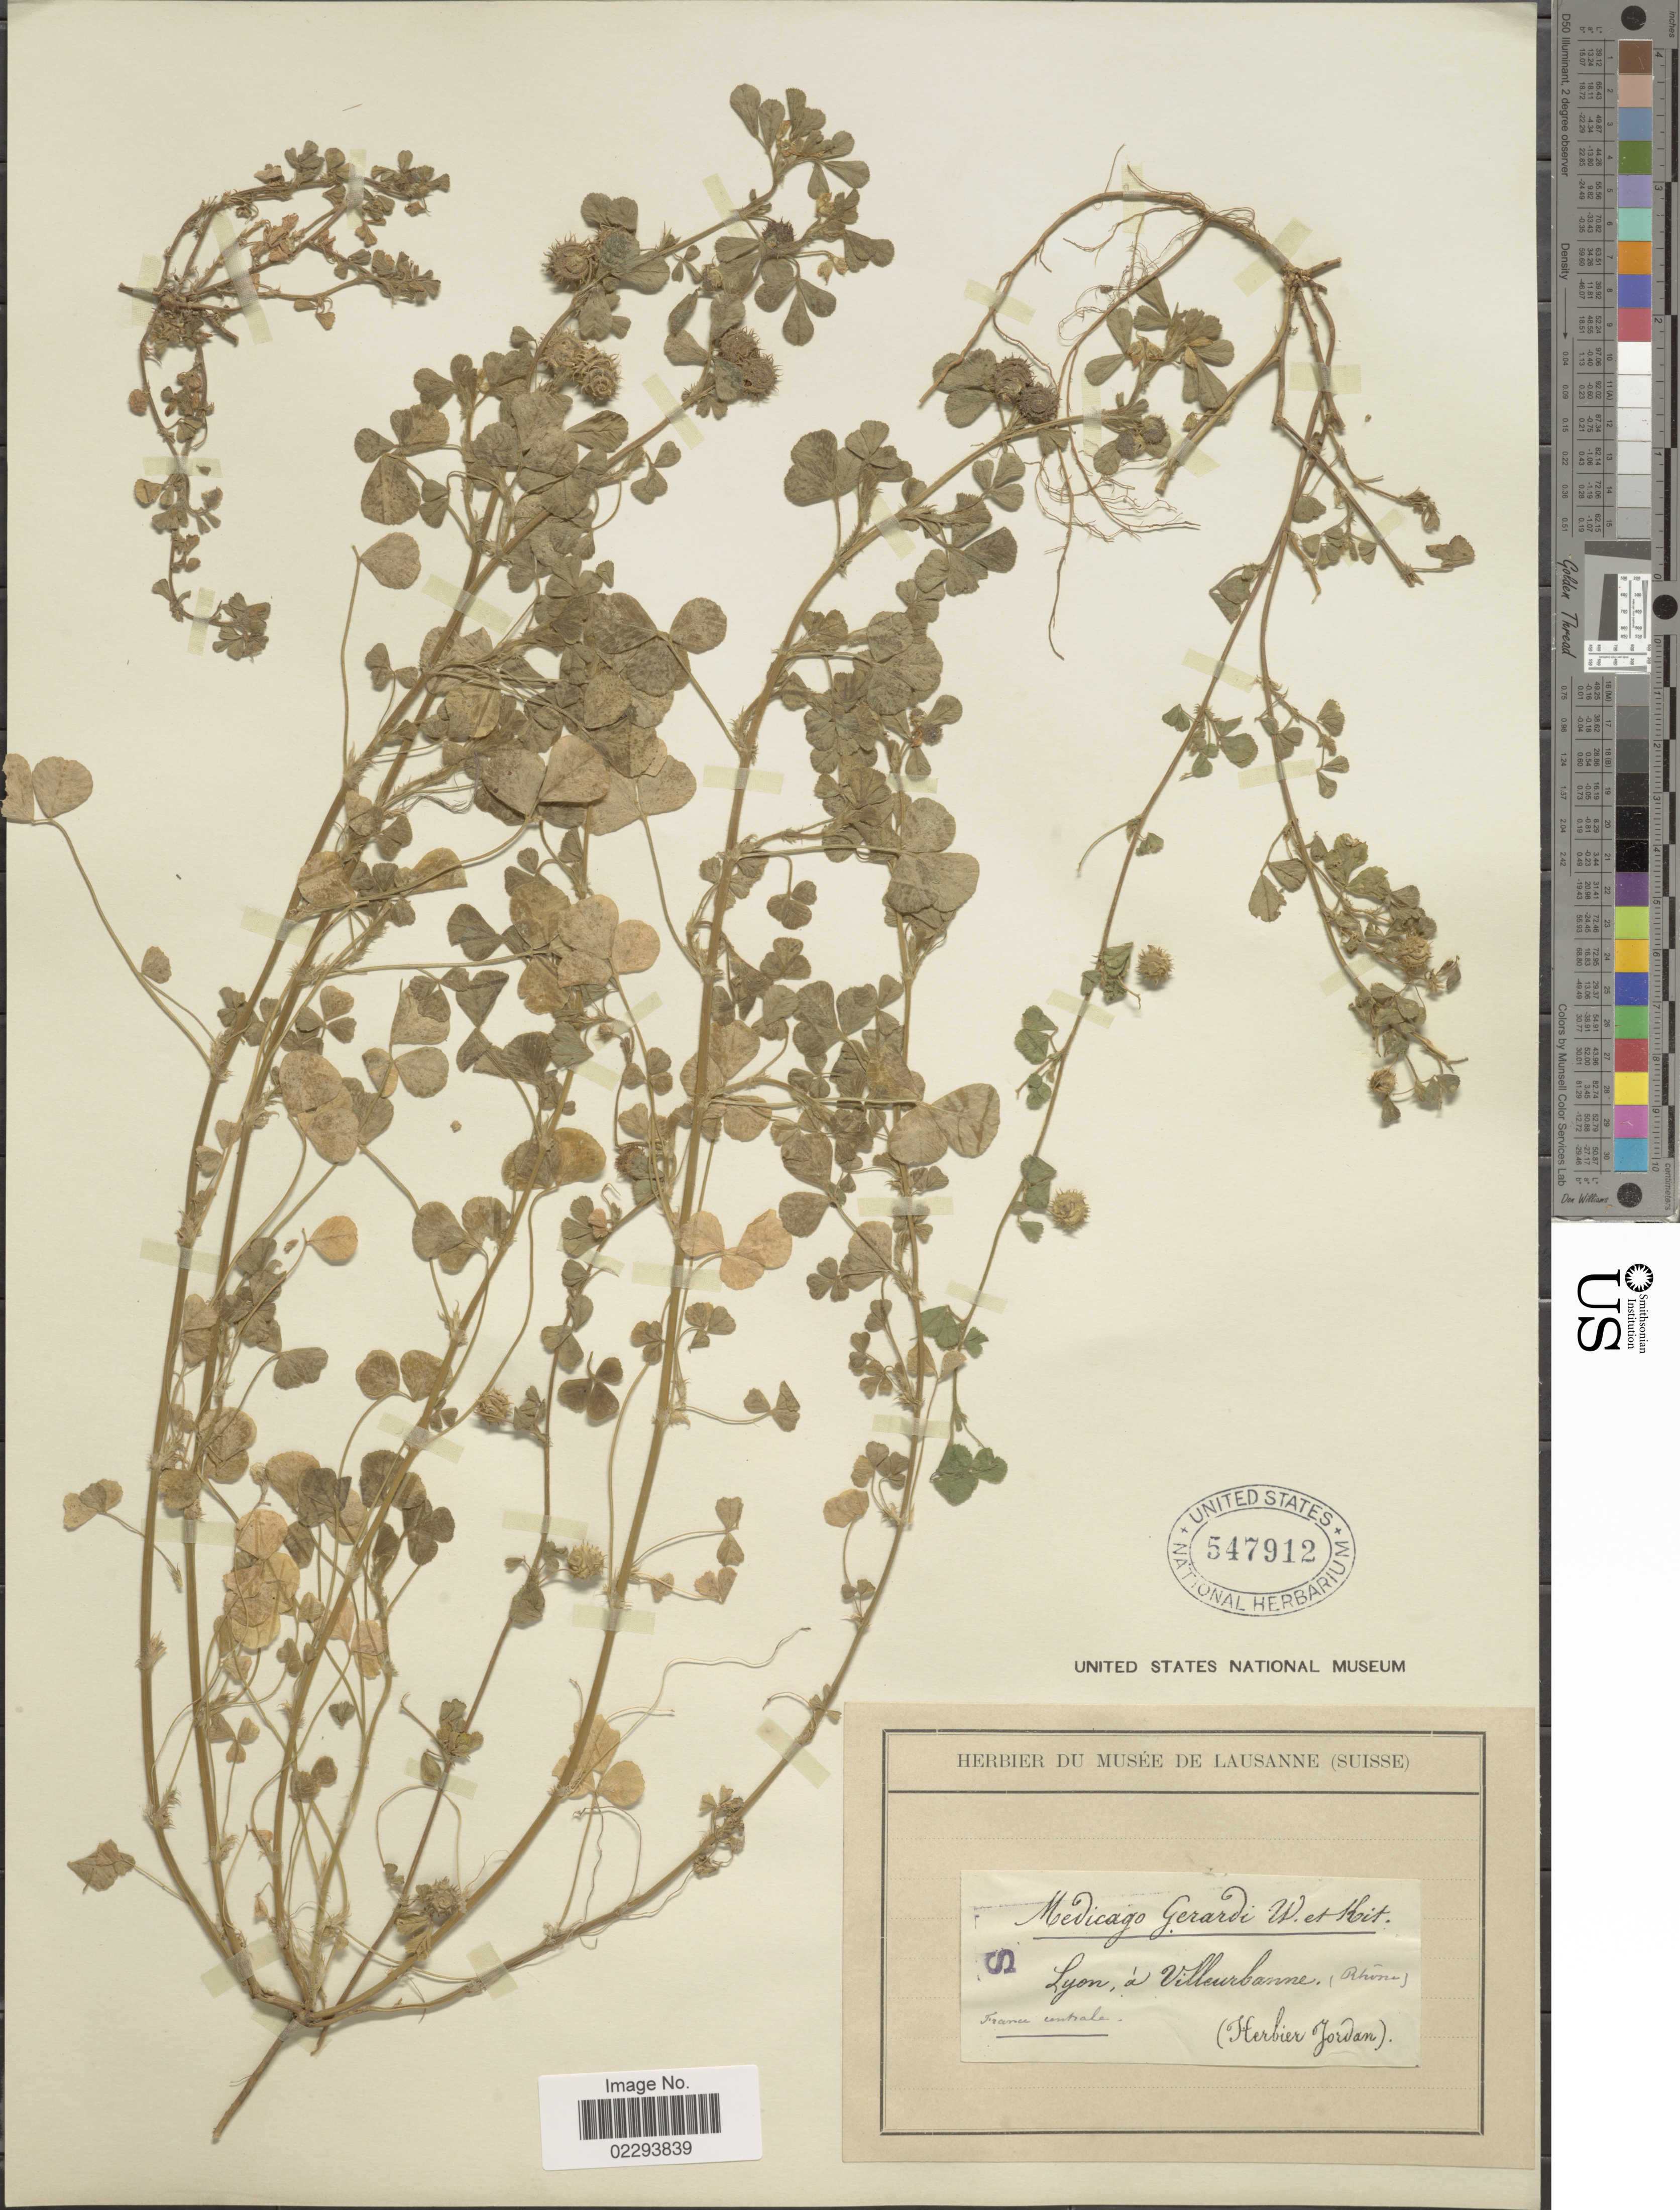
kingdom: Plantae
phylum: Tracheophyta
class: Magnoliopsida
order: Fabales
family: Fabaceae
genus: Medicago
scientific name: Medicago rigidula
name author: (L.) All.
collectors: ex herb. Jordan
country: France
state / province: Auvergne-Rhône-Alpes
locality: Lyon, a Villeurbanne (Rhone) France centrale.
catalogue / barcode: US 547912